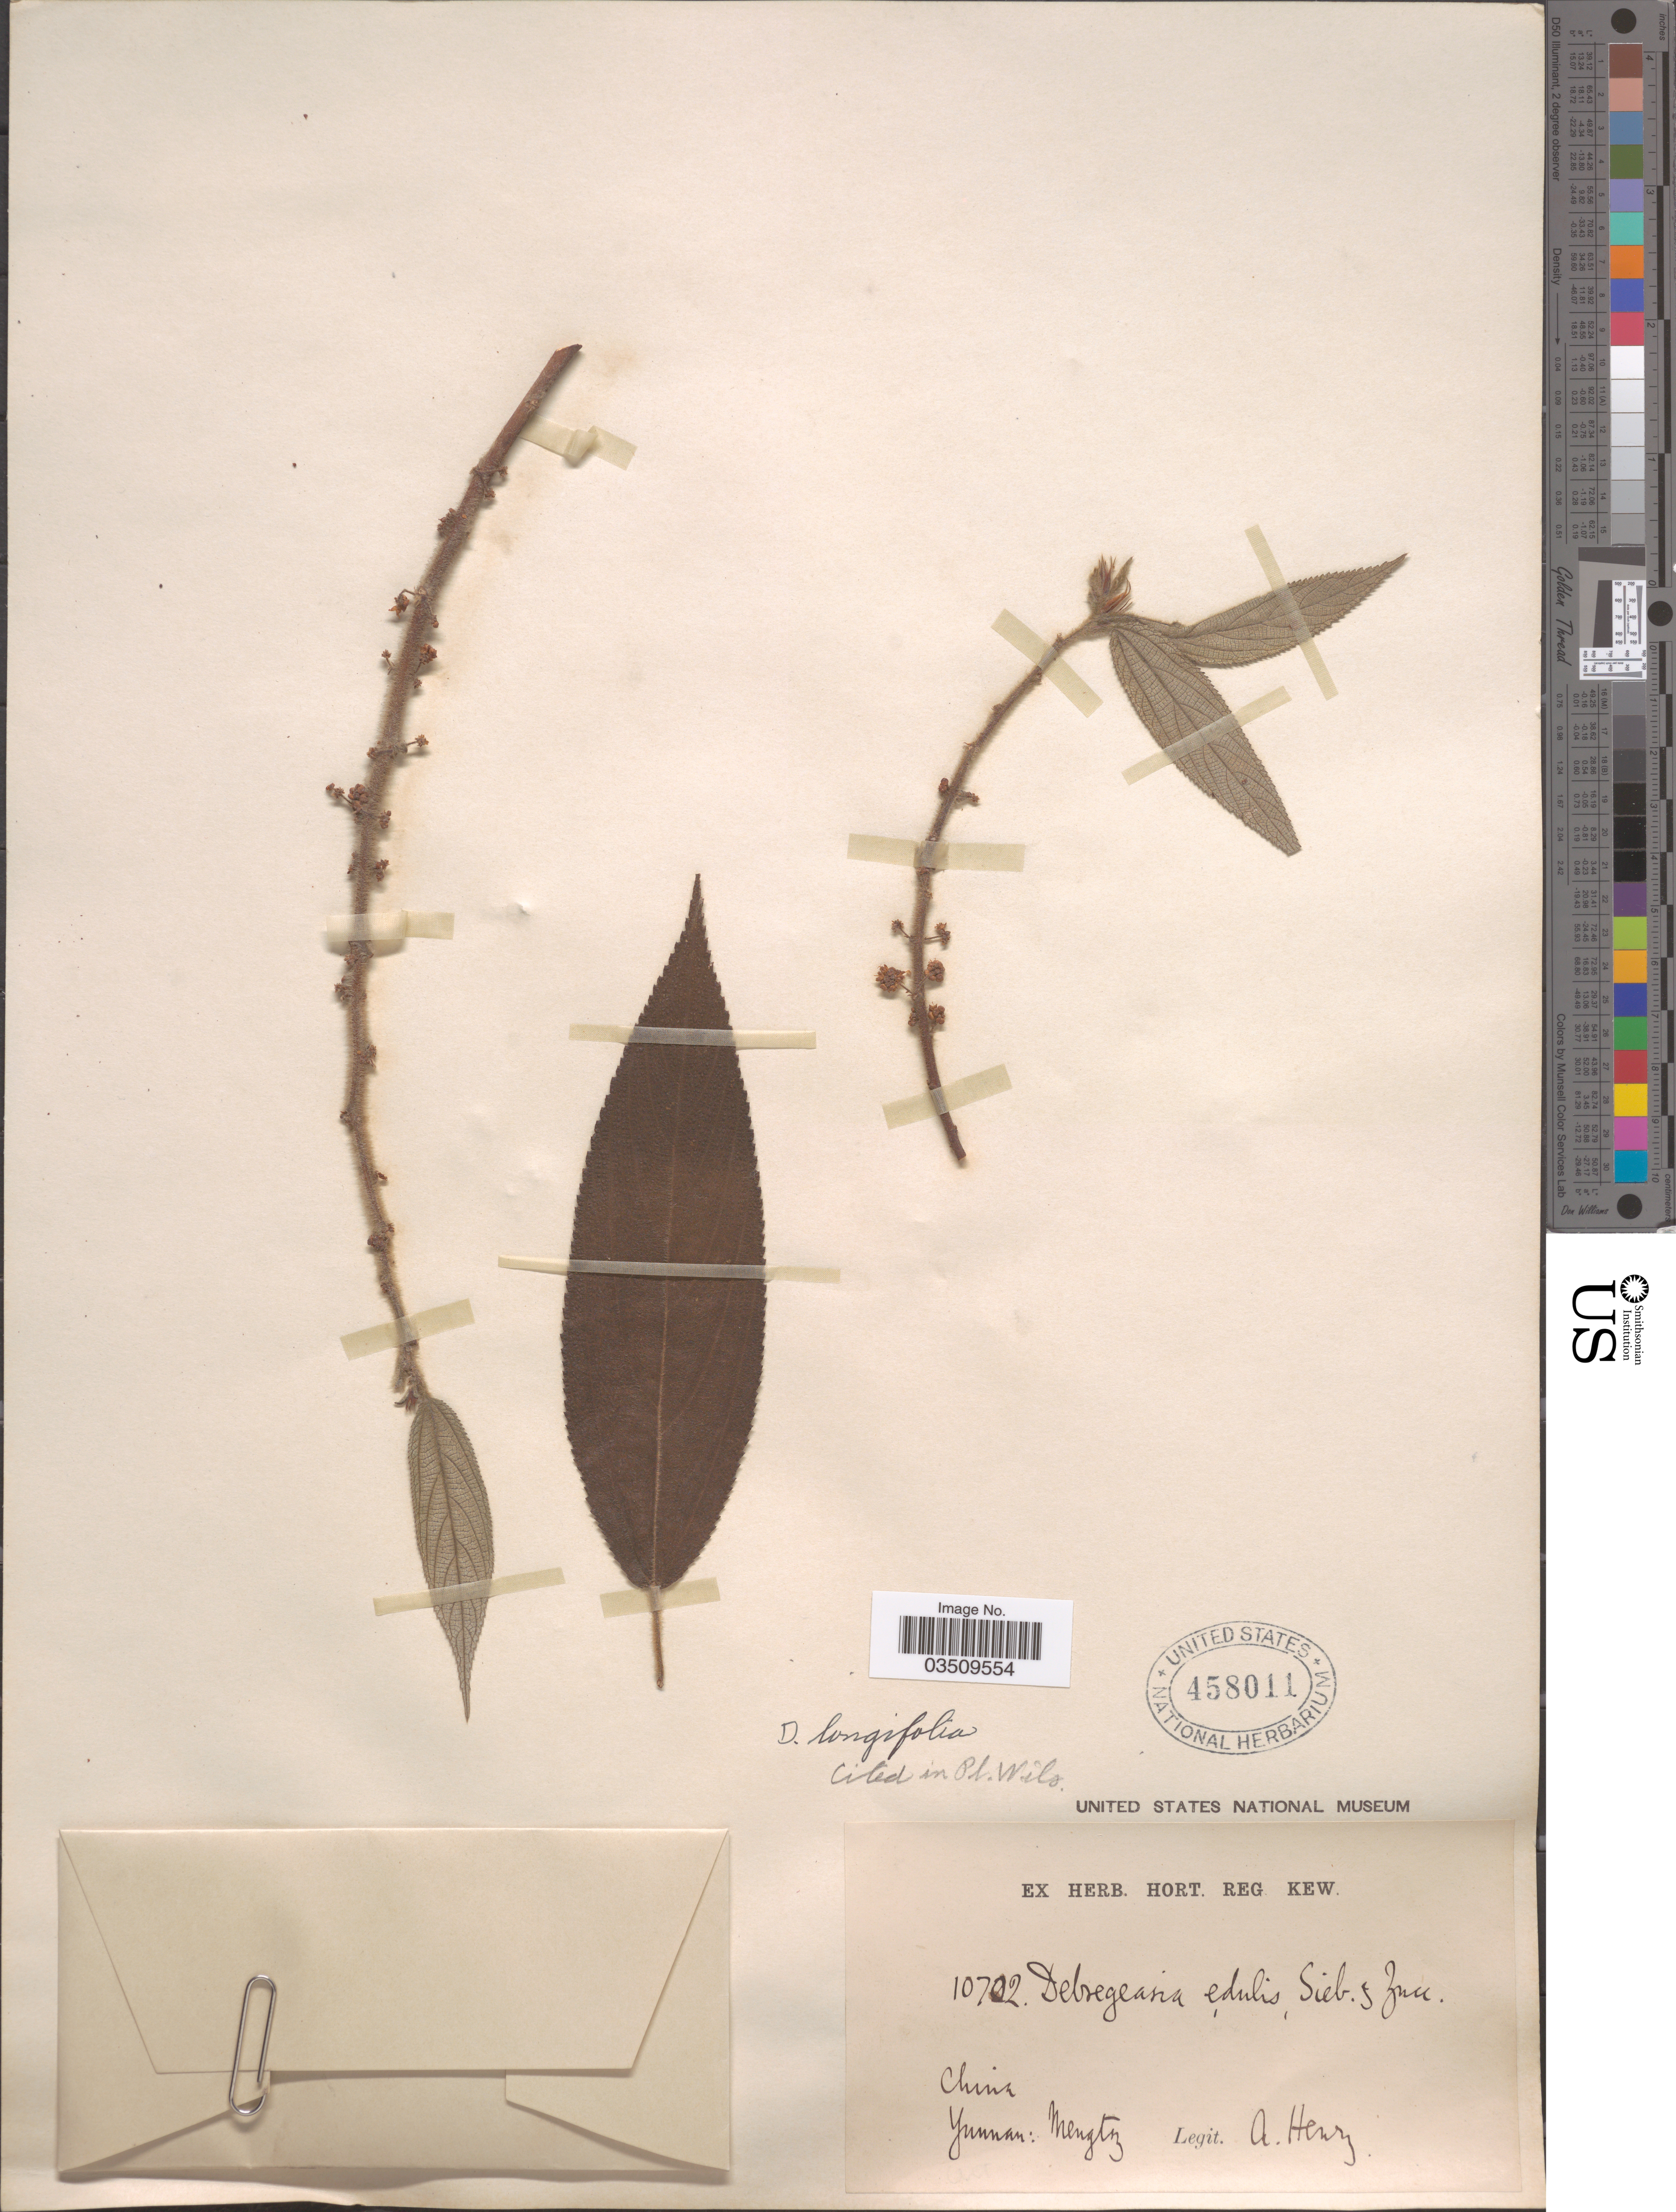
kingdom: Plantae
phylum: Tracheophyta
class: Magnoliopsida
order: Rosales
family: Urticaceae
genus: Debregeasia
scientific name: Debregeasia longifolia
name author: (Burm. f.) Wedd.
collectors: A. Henry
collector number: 10702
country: China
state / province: Yunnan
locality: Mengtze.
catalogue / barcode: US 458011